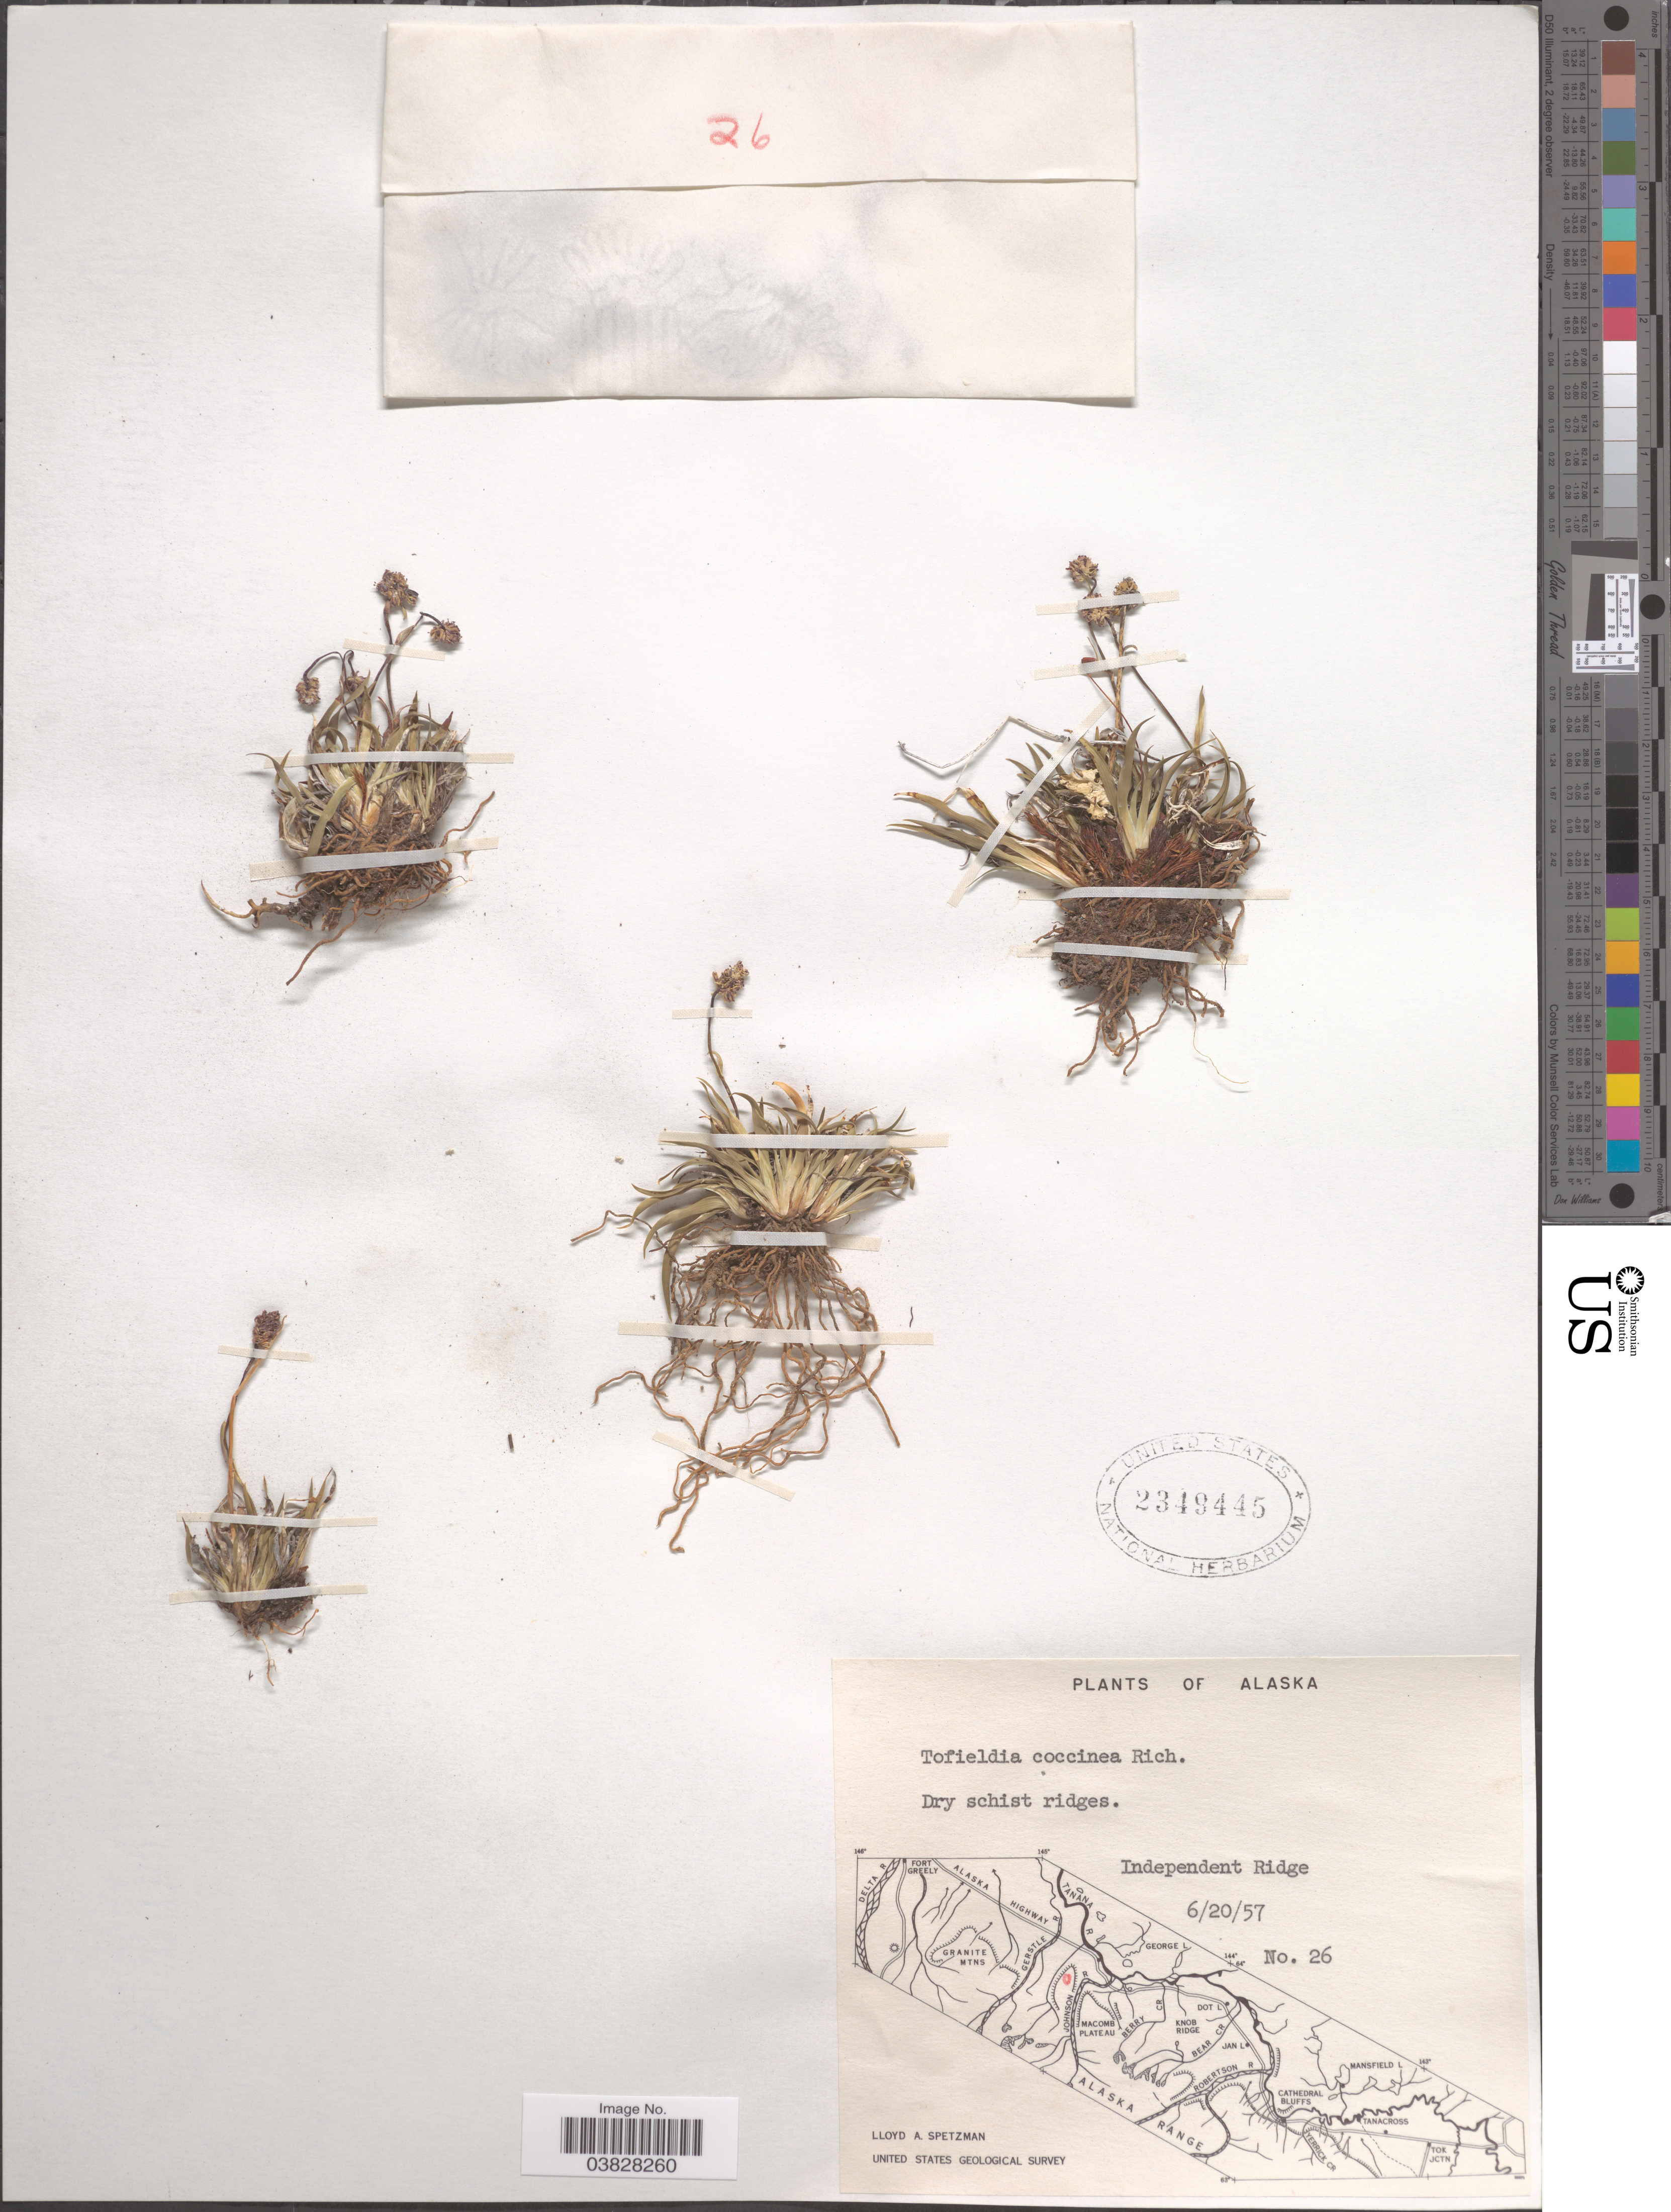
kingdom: Plantae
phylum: Tracheophyta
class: Liliopsida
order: Alismatales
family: Tofieldiaceae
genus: Tofieldia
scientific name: Tofieldia coccinea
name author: Richardson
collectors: L. Spetzman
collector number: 26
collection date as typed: Transcribed d/m/y: 20/6/57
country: United States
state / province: Alaska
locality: Independent Ridge.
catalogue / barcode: US 2349445